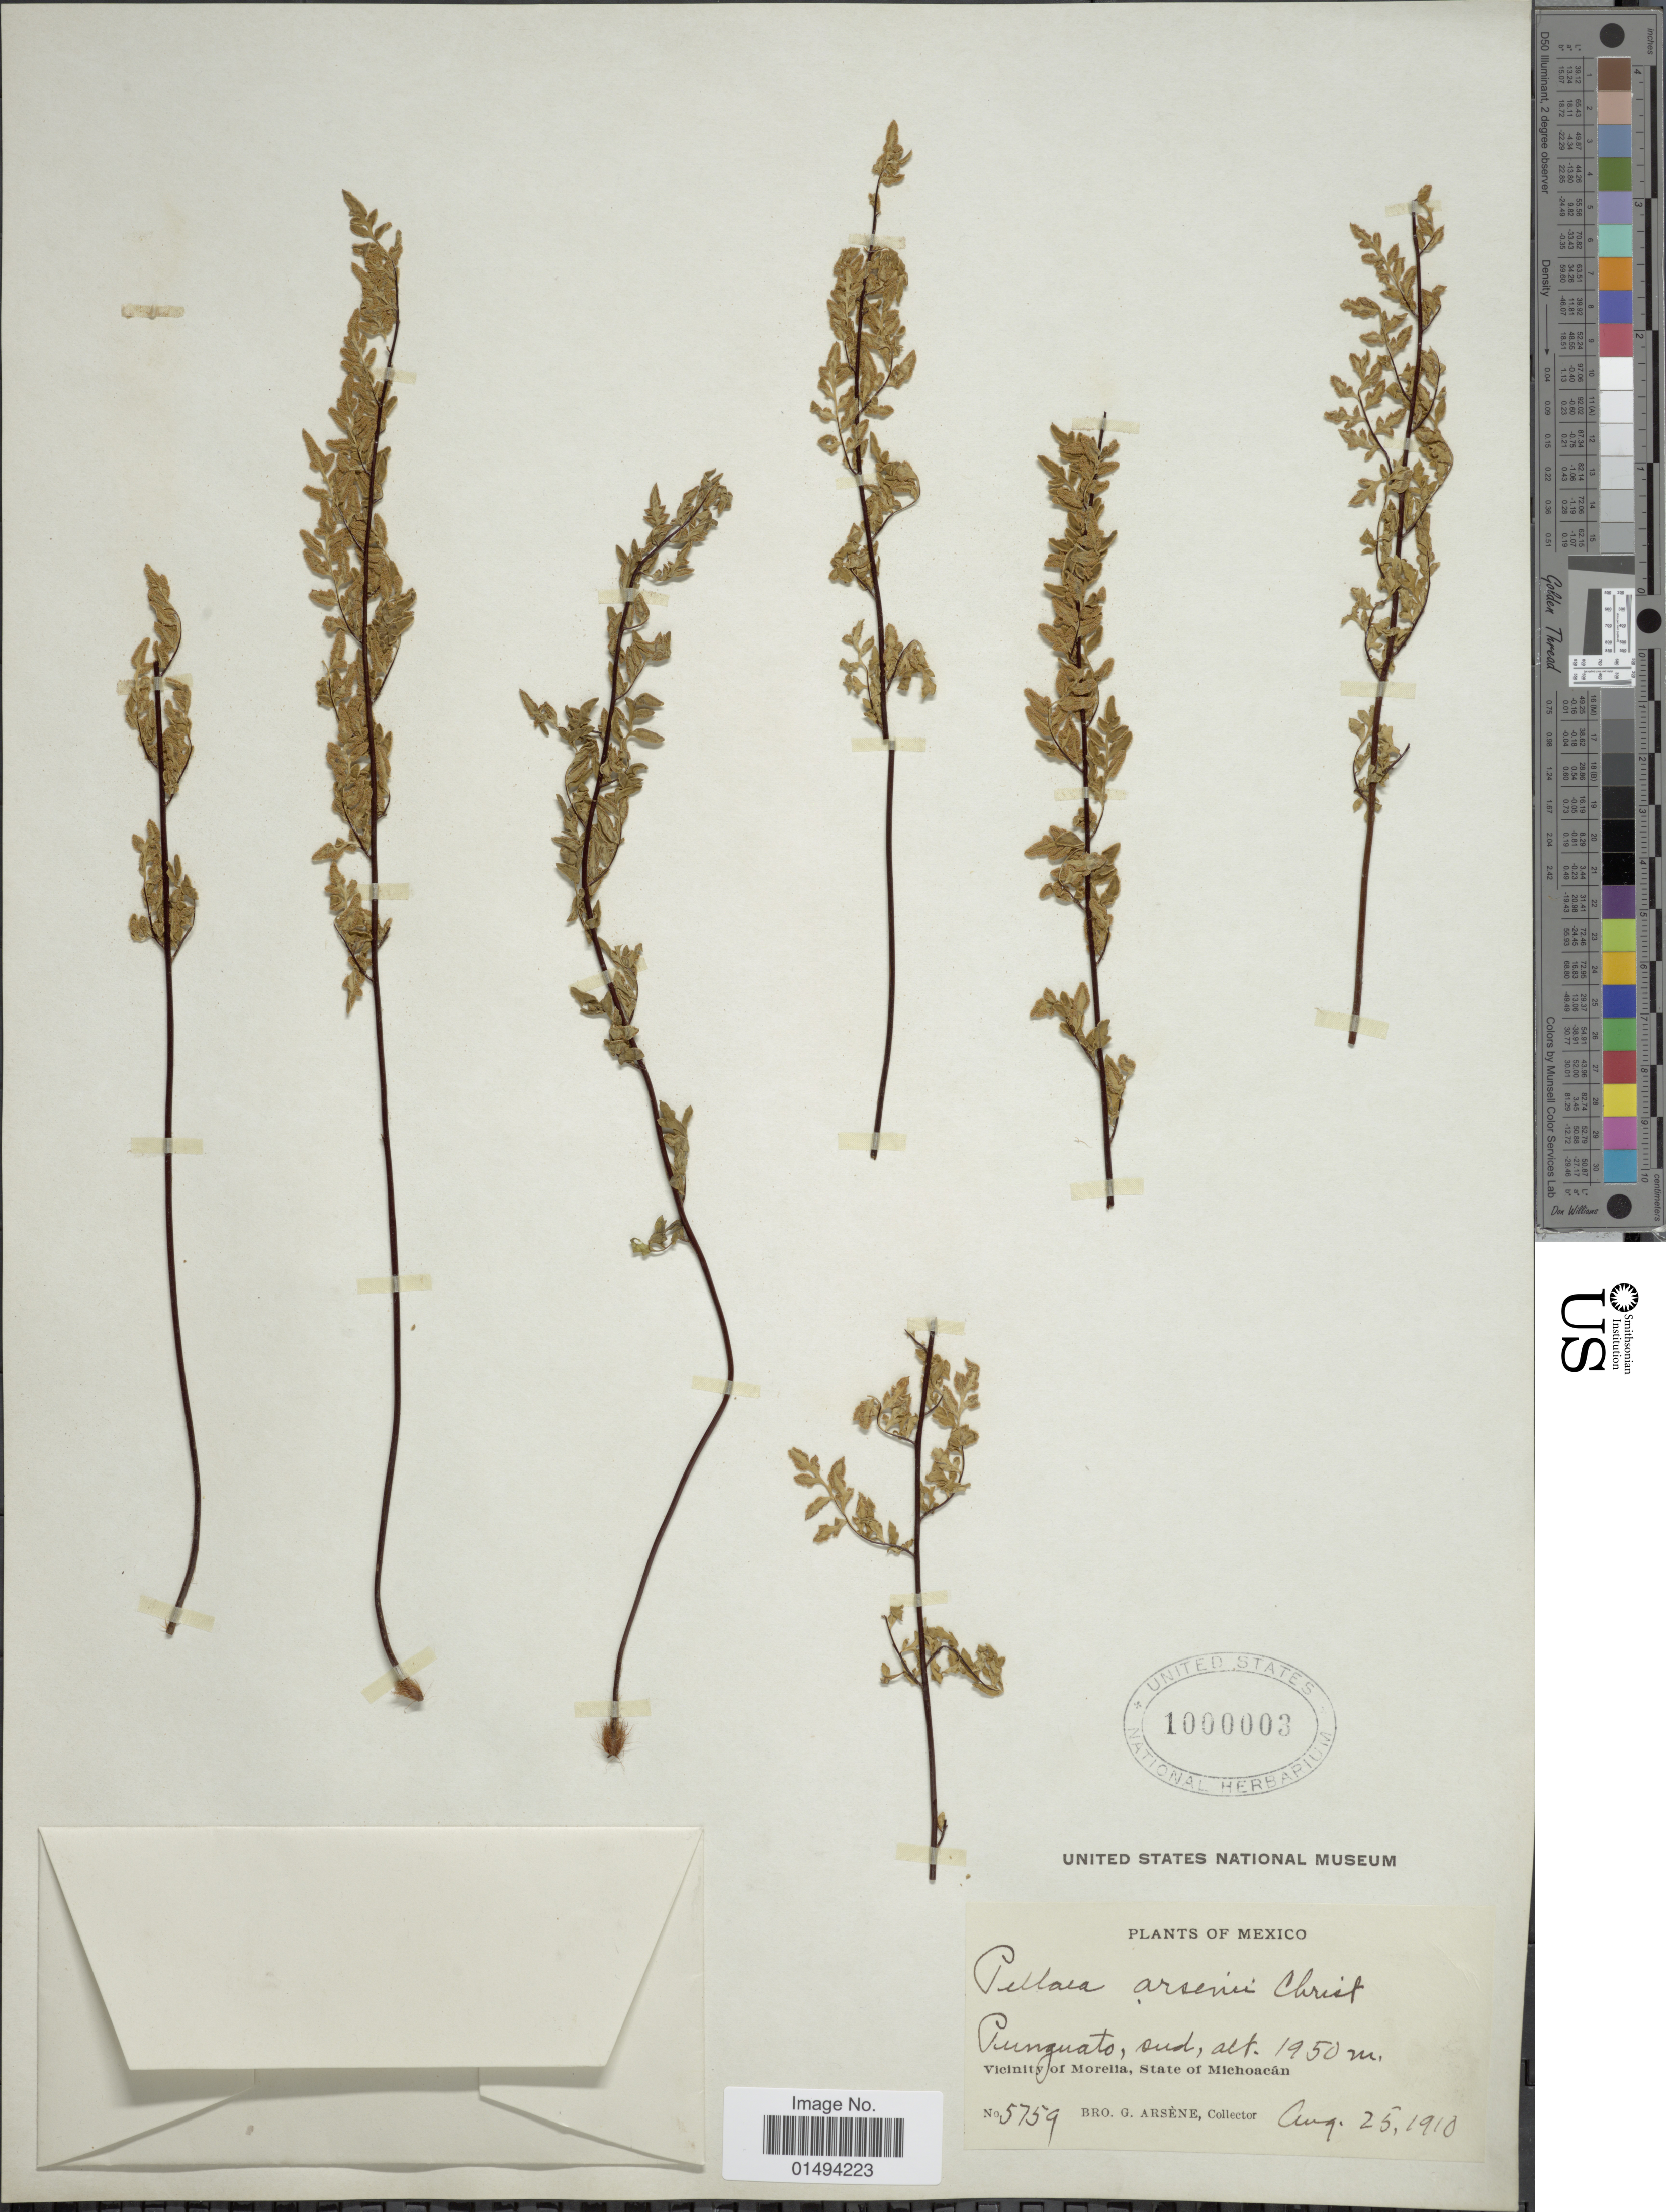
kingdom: Plantae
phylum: Tracheophyta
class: Polypodiopsida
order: Polypodiales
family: Pteridaceae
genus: Myriopteris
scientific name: Myriopteris allosuroides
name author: (Mett.) Grusz & Windham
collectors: Bro. G. Arsène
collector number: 5759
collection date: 1910-08-25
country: Mexico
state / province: Michoacán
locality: Vicinity of Morelia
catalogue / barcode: US 1000003